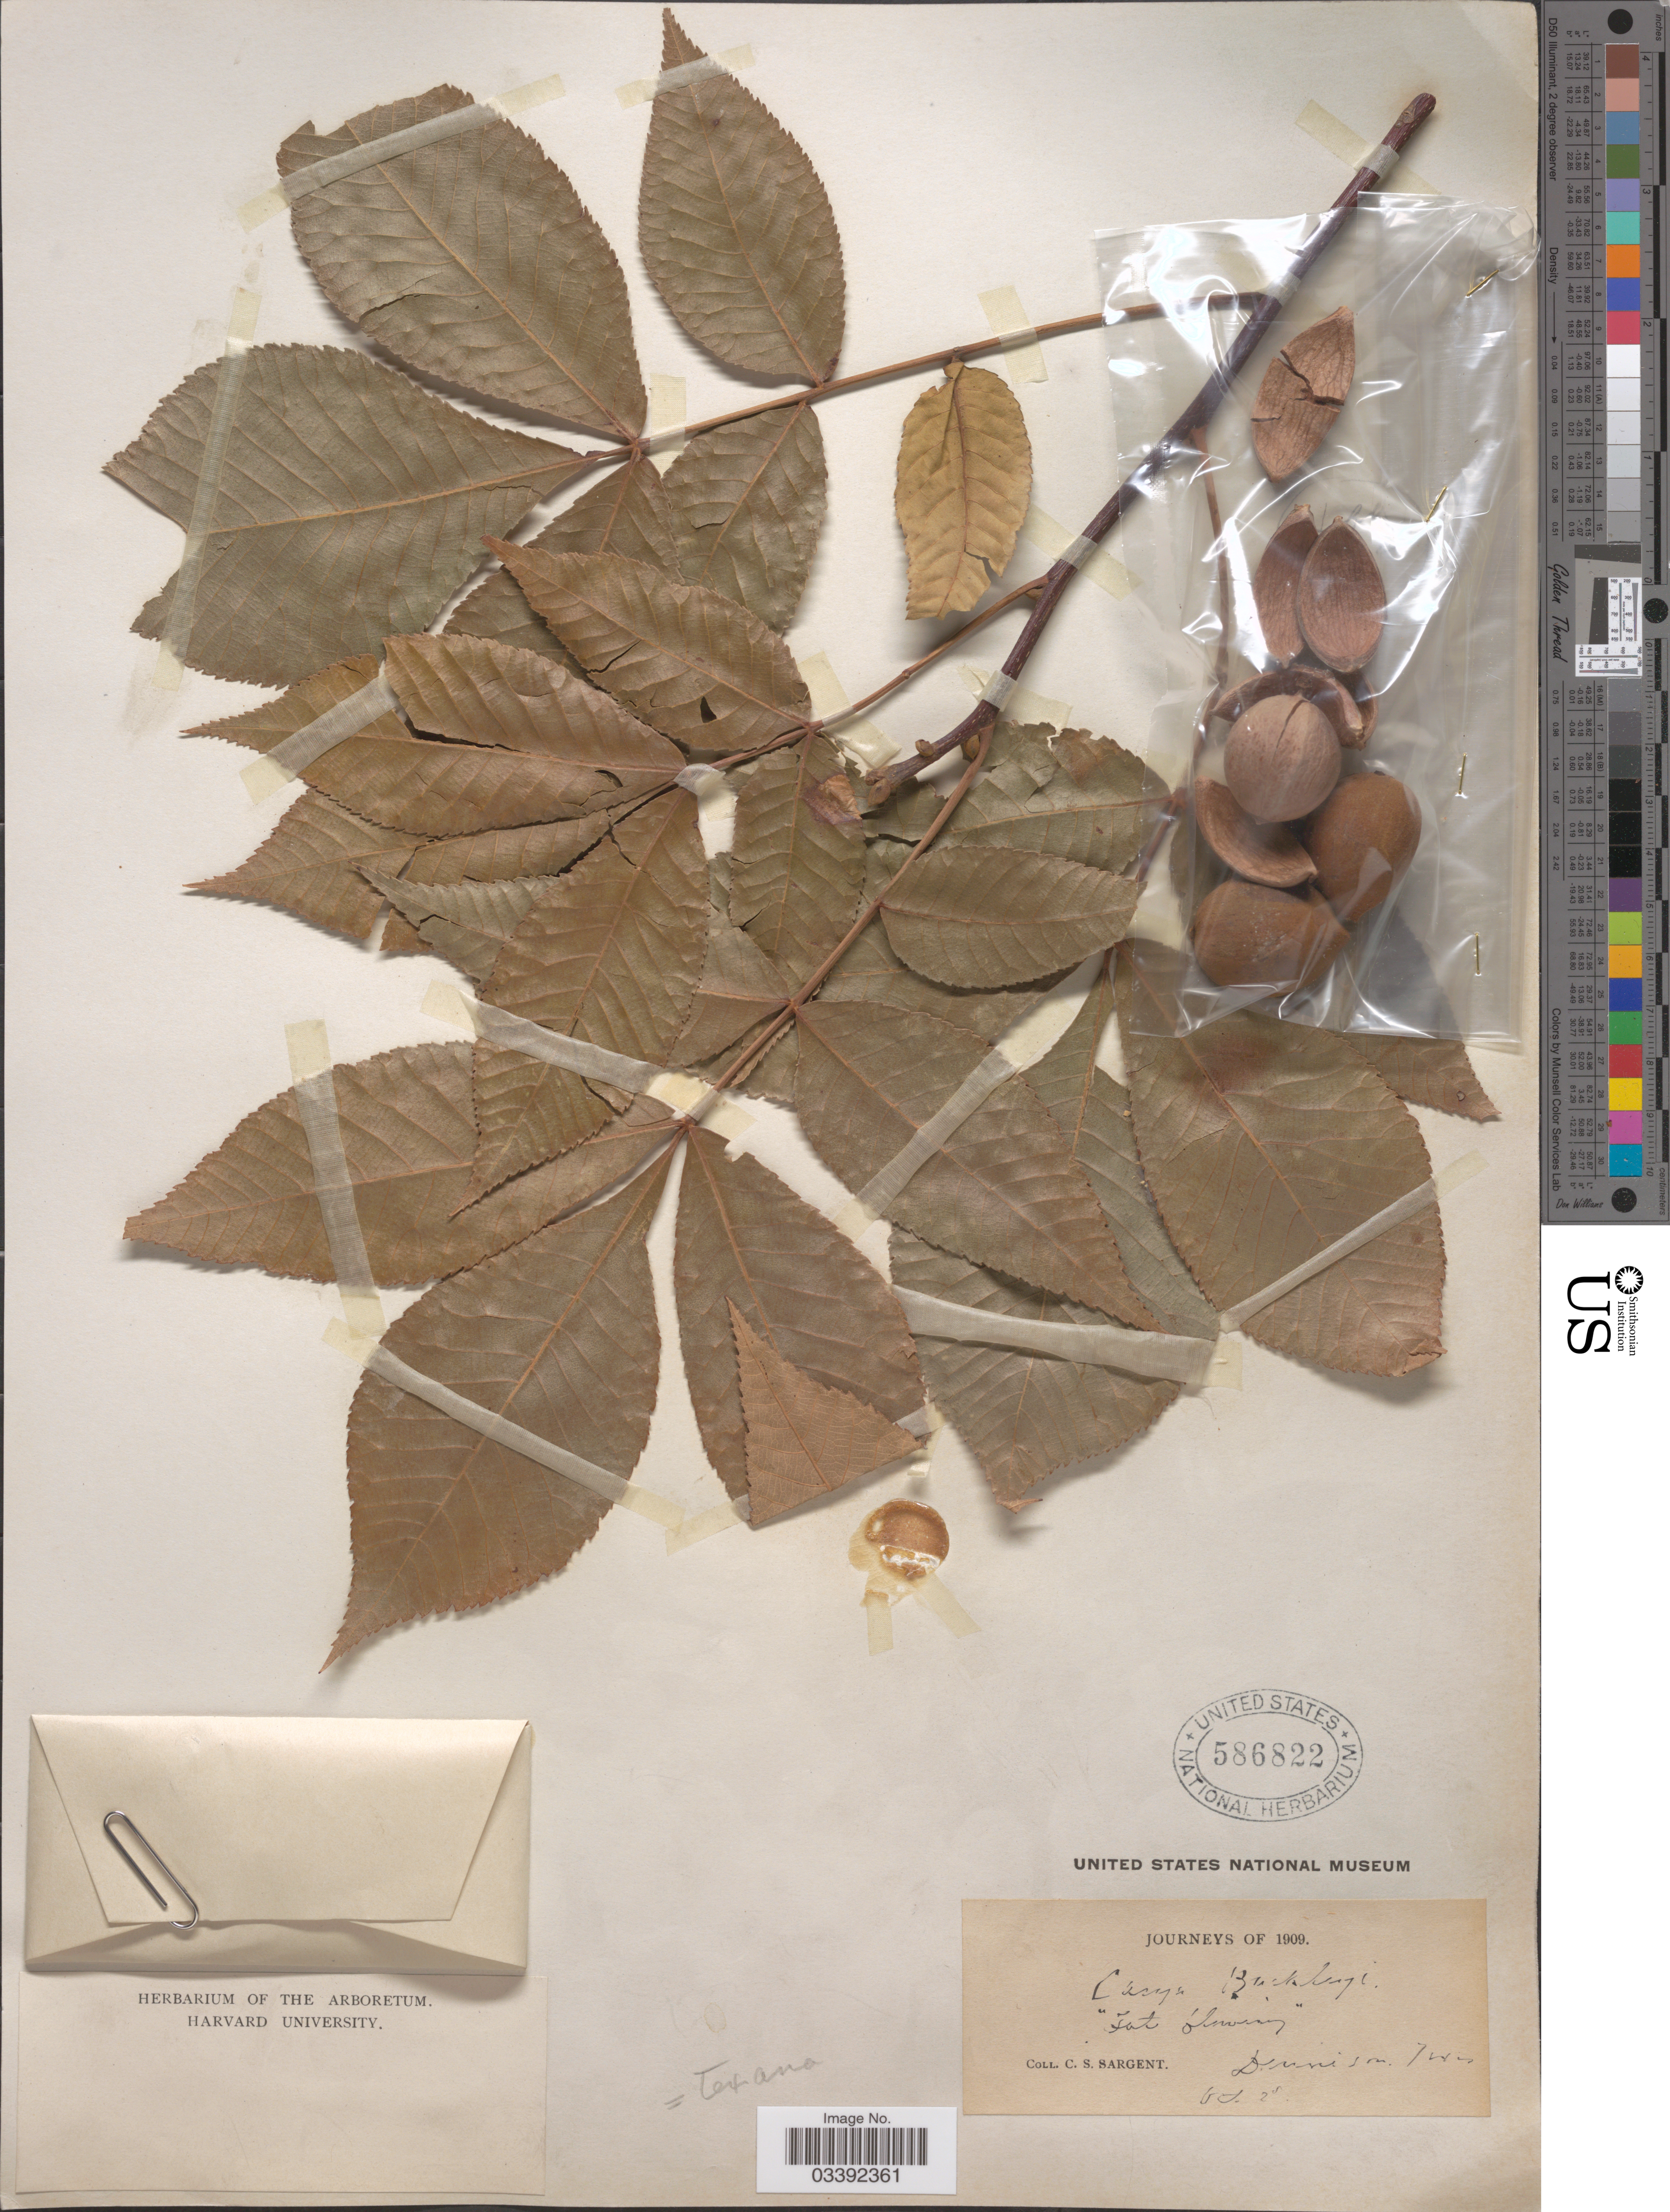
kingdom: Plantae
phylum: Tracheophyta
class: Magnoliopsida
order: Fagales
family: Juglandaceae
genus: Carya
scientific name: Carya texana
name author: Buckley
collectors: C. S. Sargent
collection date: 1909-10-02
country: United States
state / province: Texas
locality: Dunnison.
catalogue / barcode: US 586822